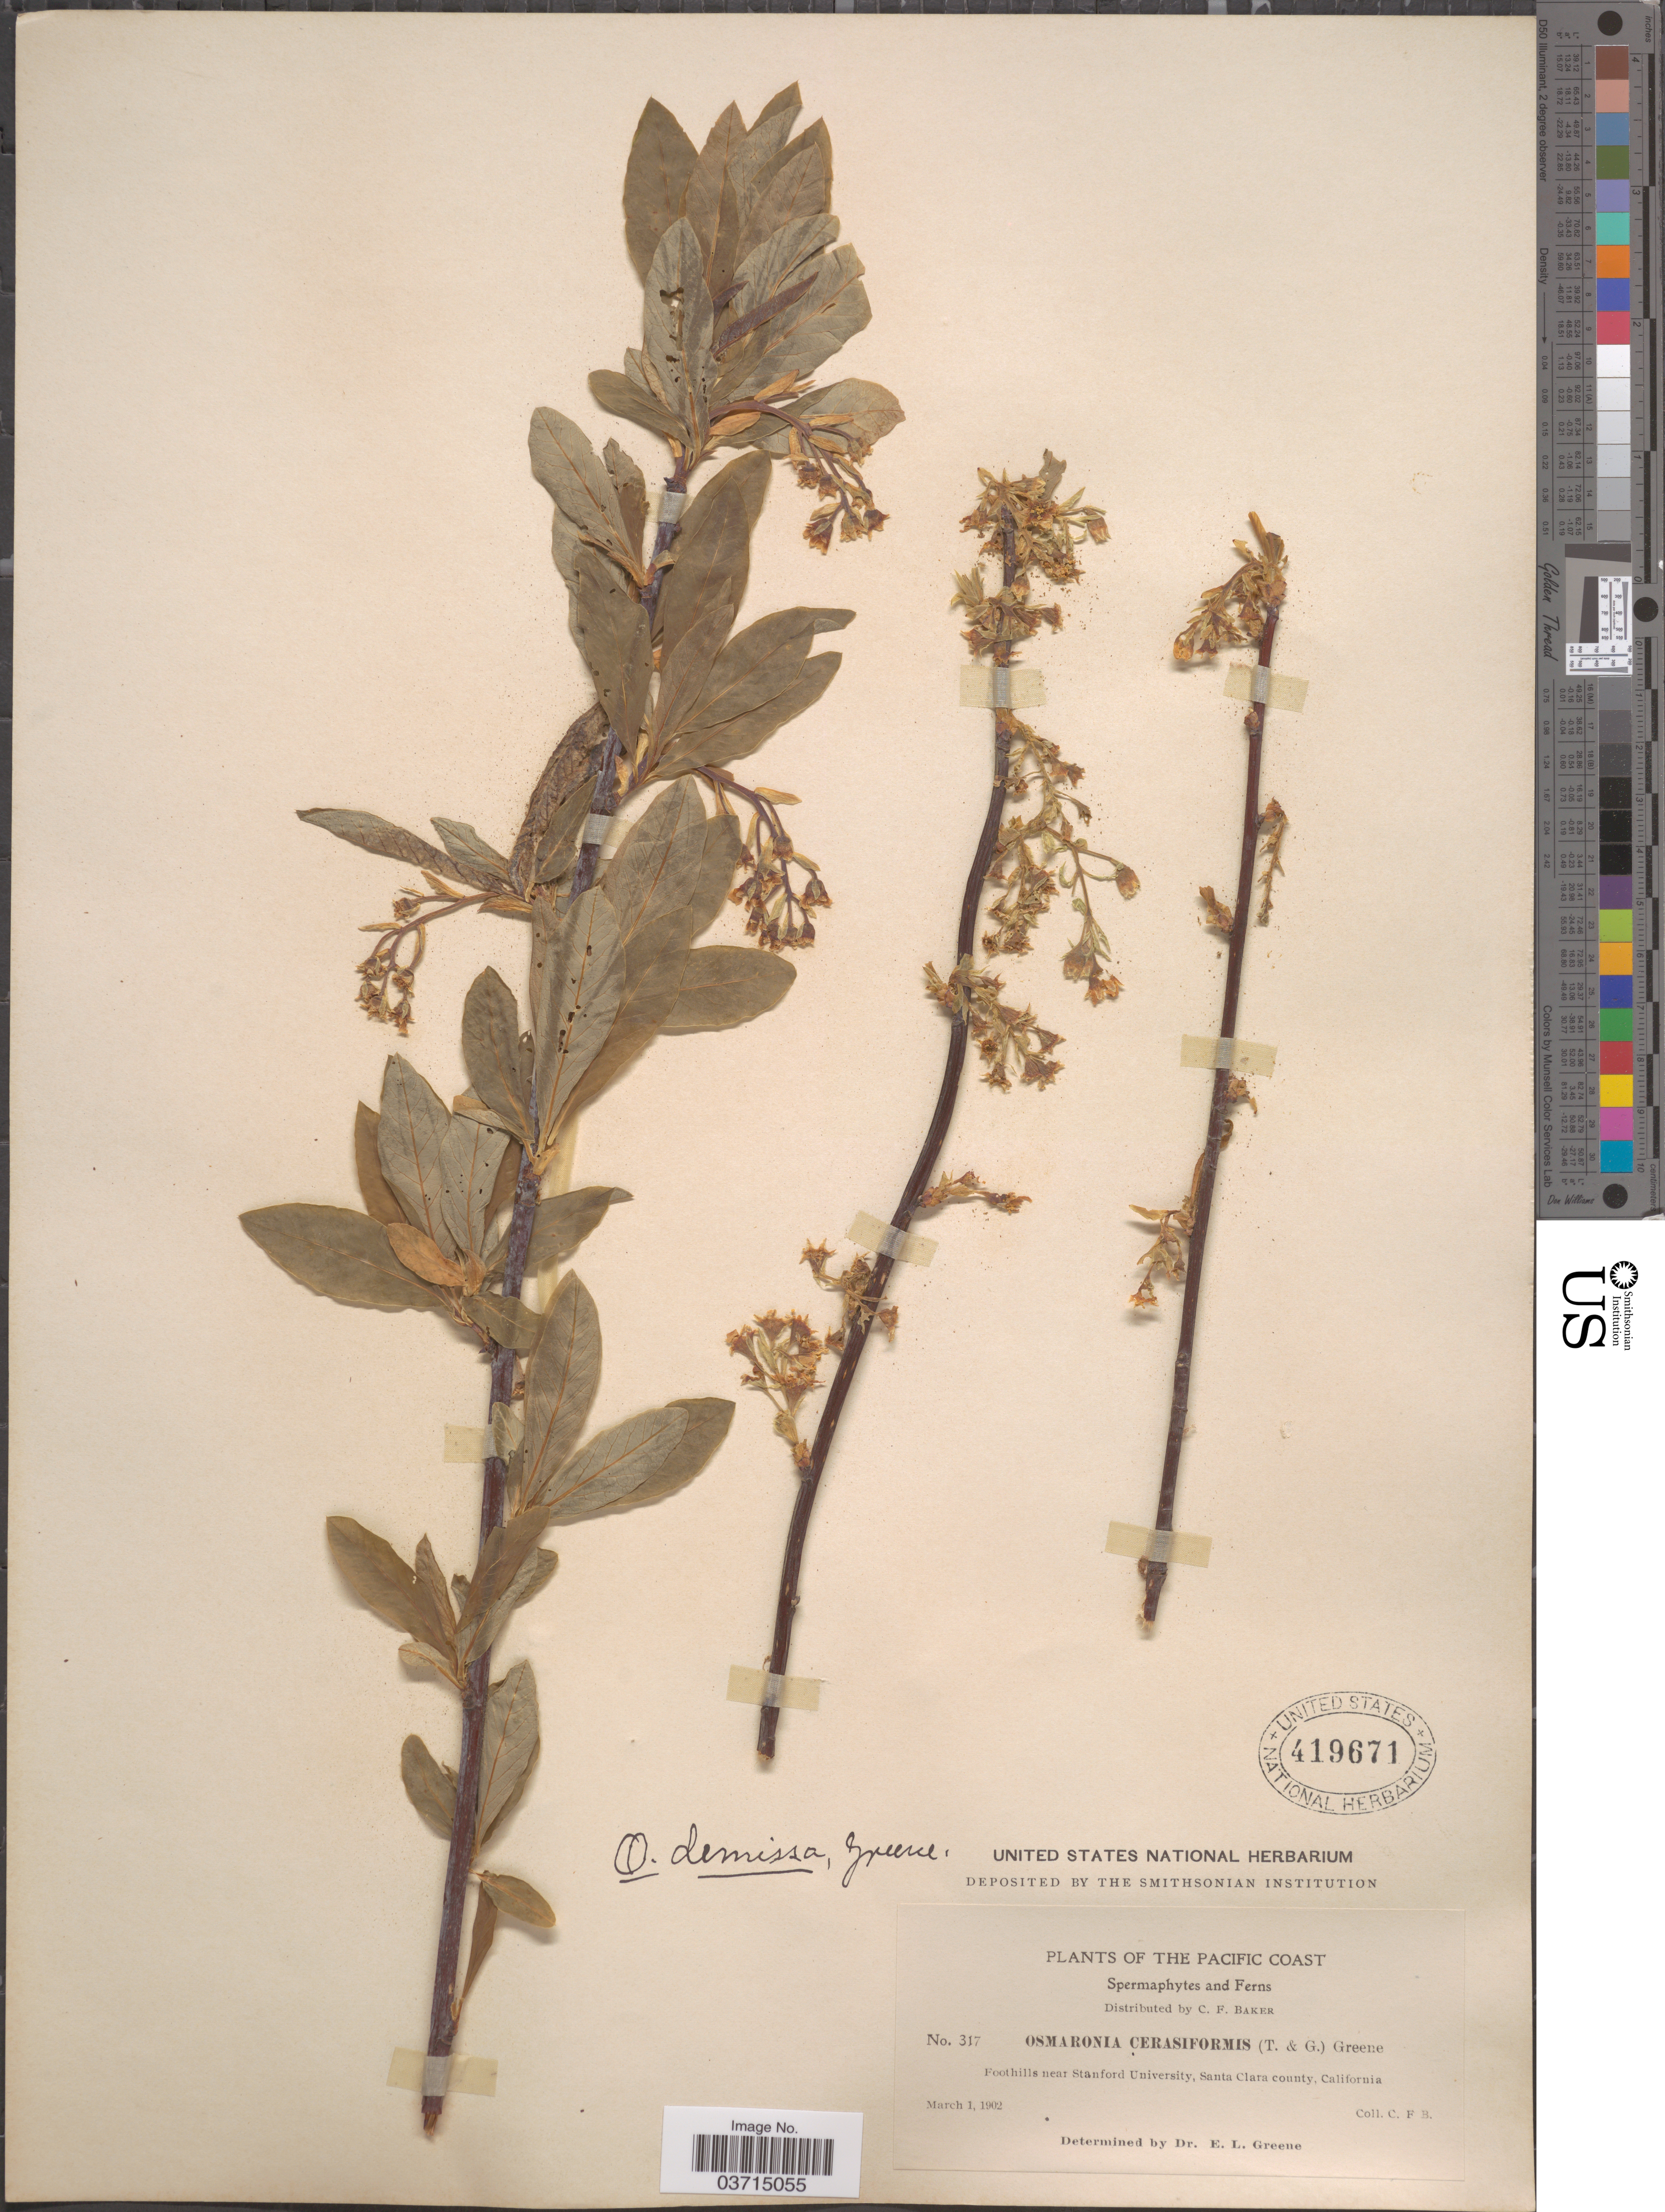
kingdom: Plantae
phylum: Tracheophyta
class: Magnoliopsida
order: Rosales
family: Rosaceae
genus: Oemleria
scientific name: Oemleria cerasiformis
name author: (Torr. & A. Gray ex Hook. & Arn.) J.W. Landon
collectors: C. F. Baker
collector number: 317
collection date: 1902-03-01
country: United States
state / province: California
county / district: Santa Clara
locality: The Pacific Coast. Foothills near Stanford University, Santa Clara county.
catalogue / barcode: US 419671